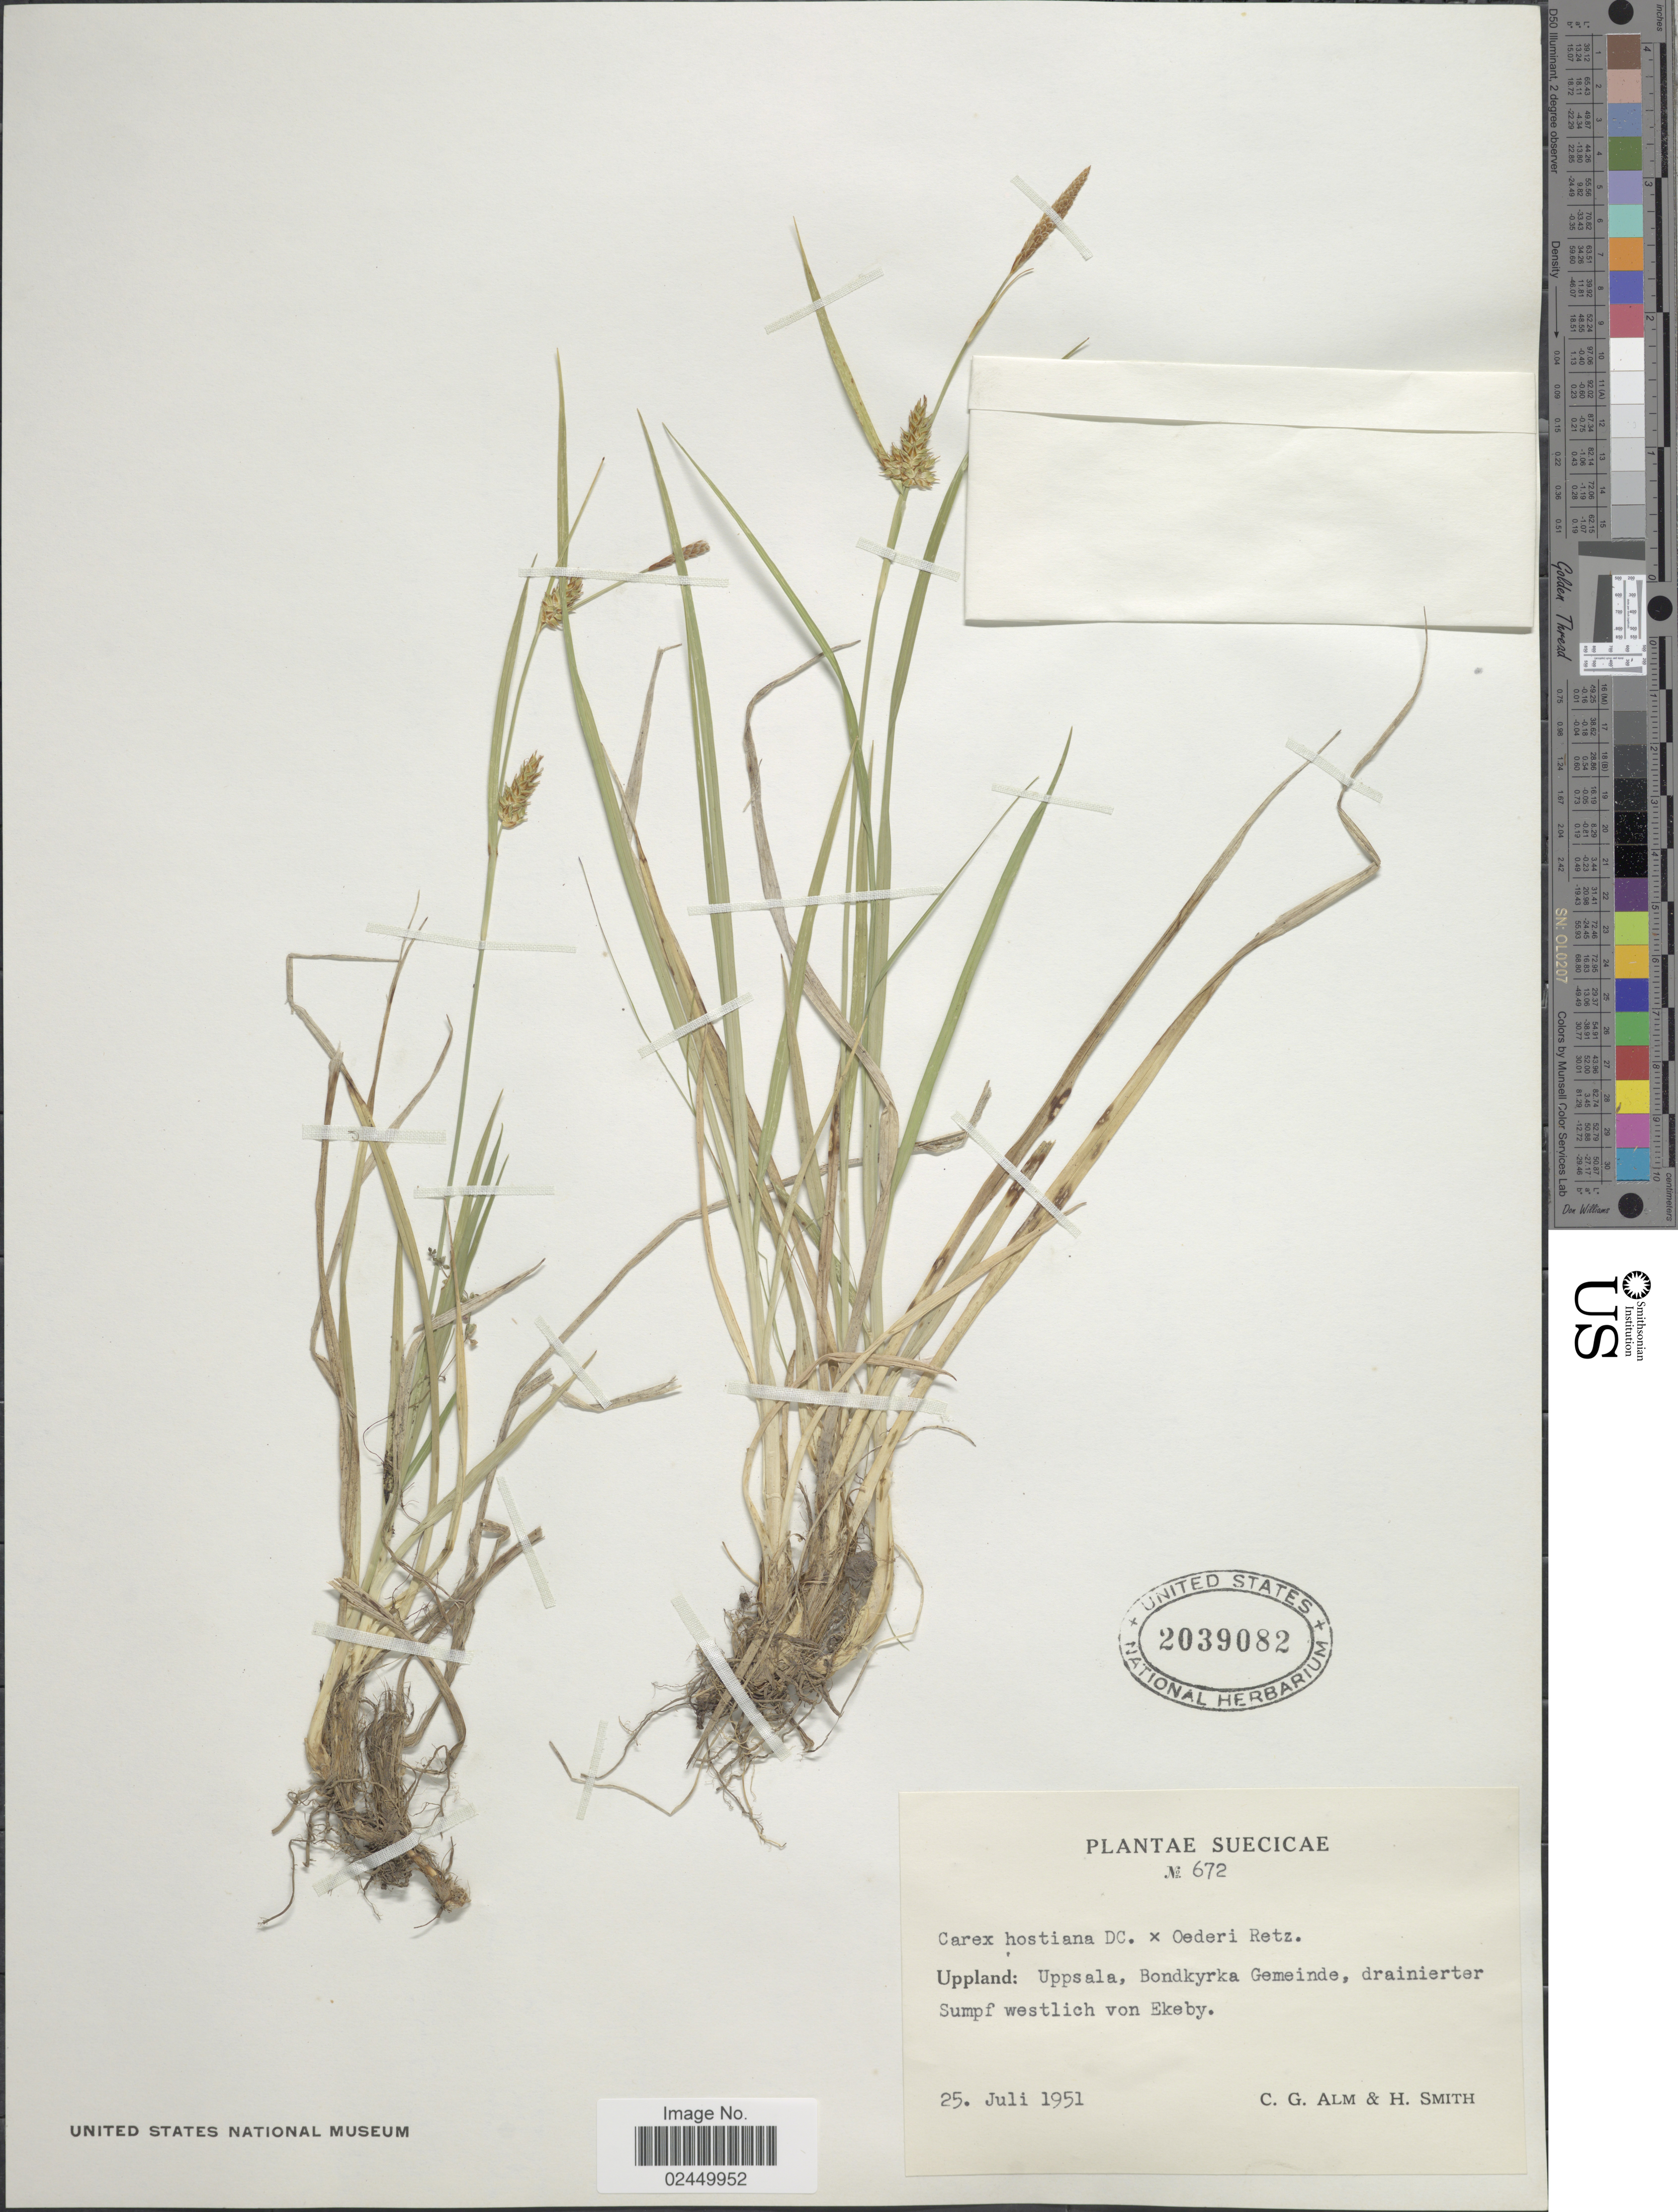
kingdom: Plantae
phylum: Tracheophyta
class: Liliopsida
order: Poales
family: Cyperaceae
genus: Carex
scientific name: Carex hostiana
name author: DC.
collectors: C. Alm & H. Smith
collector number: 672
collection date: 1951-07-25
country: Sweden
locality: Suecicae. Uppland: Uppsala, Bondkyrka Gemeinde, drainierter Sumpf westlich von Ekeby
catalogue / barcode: US 2039082